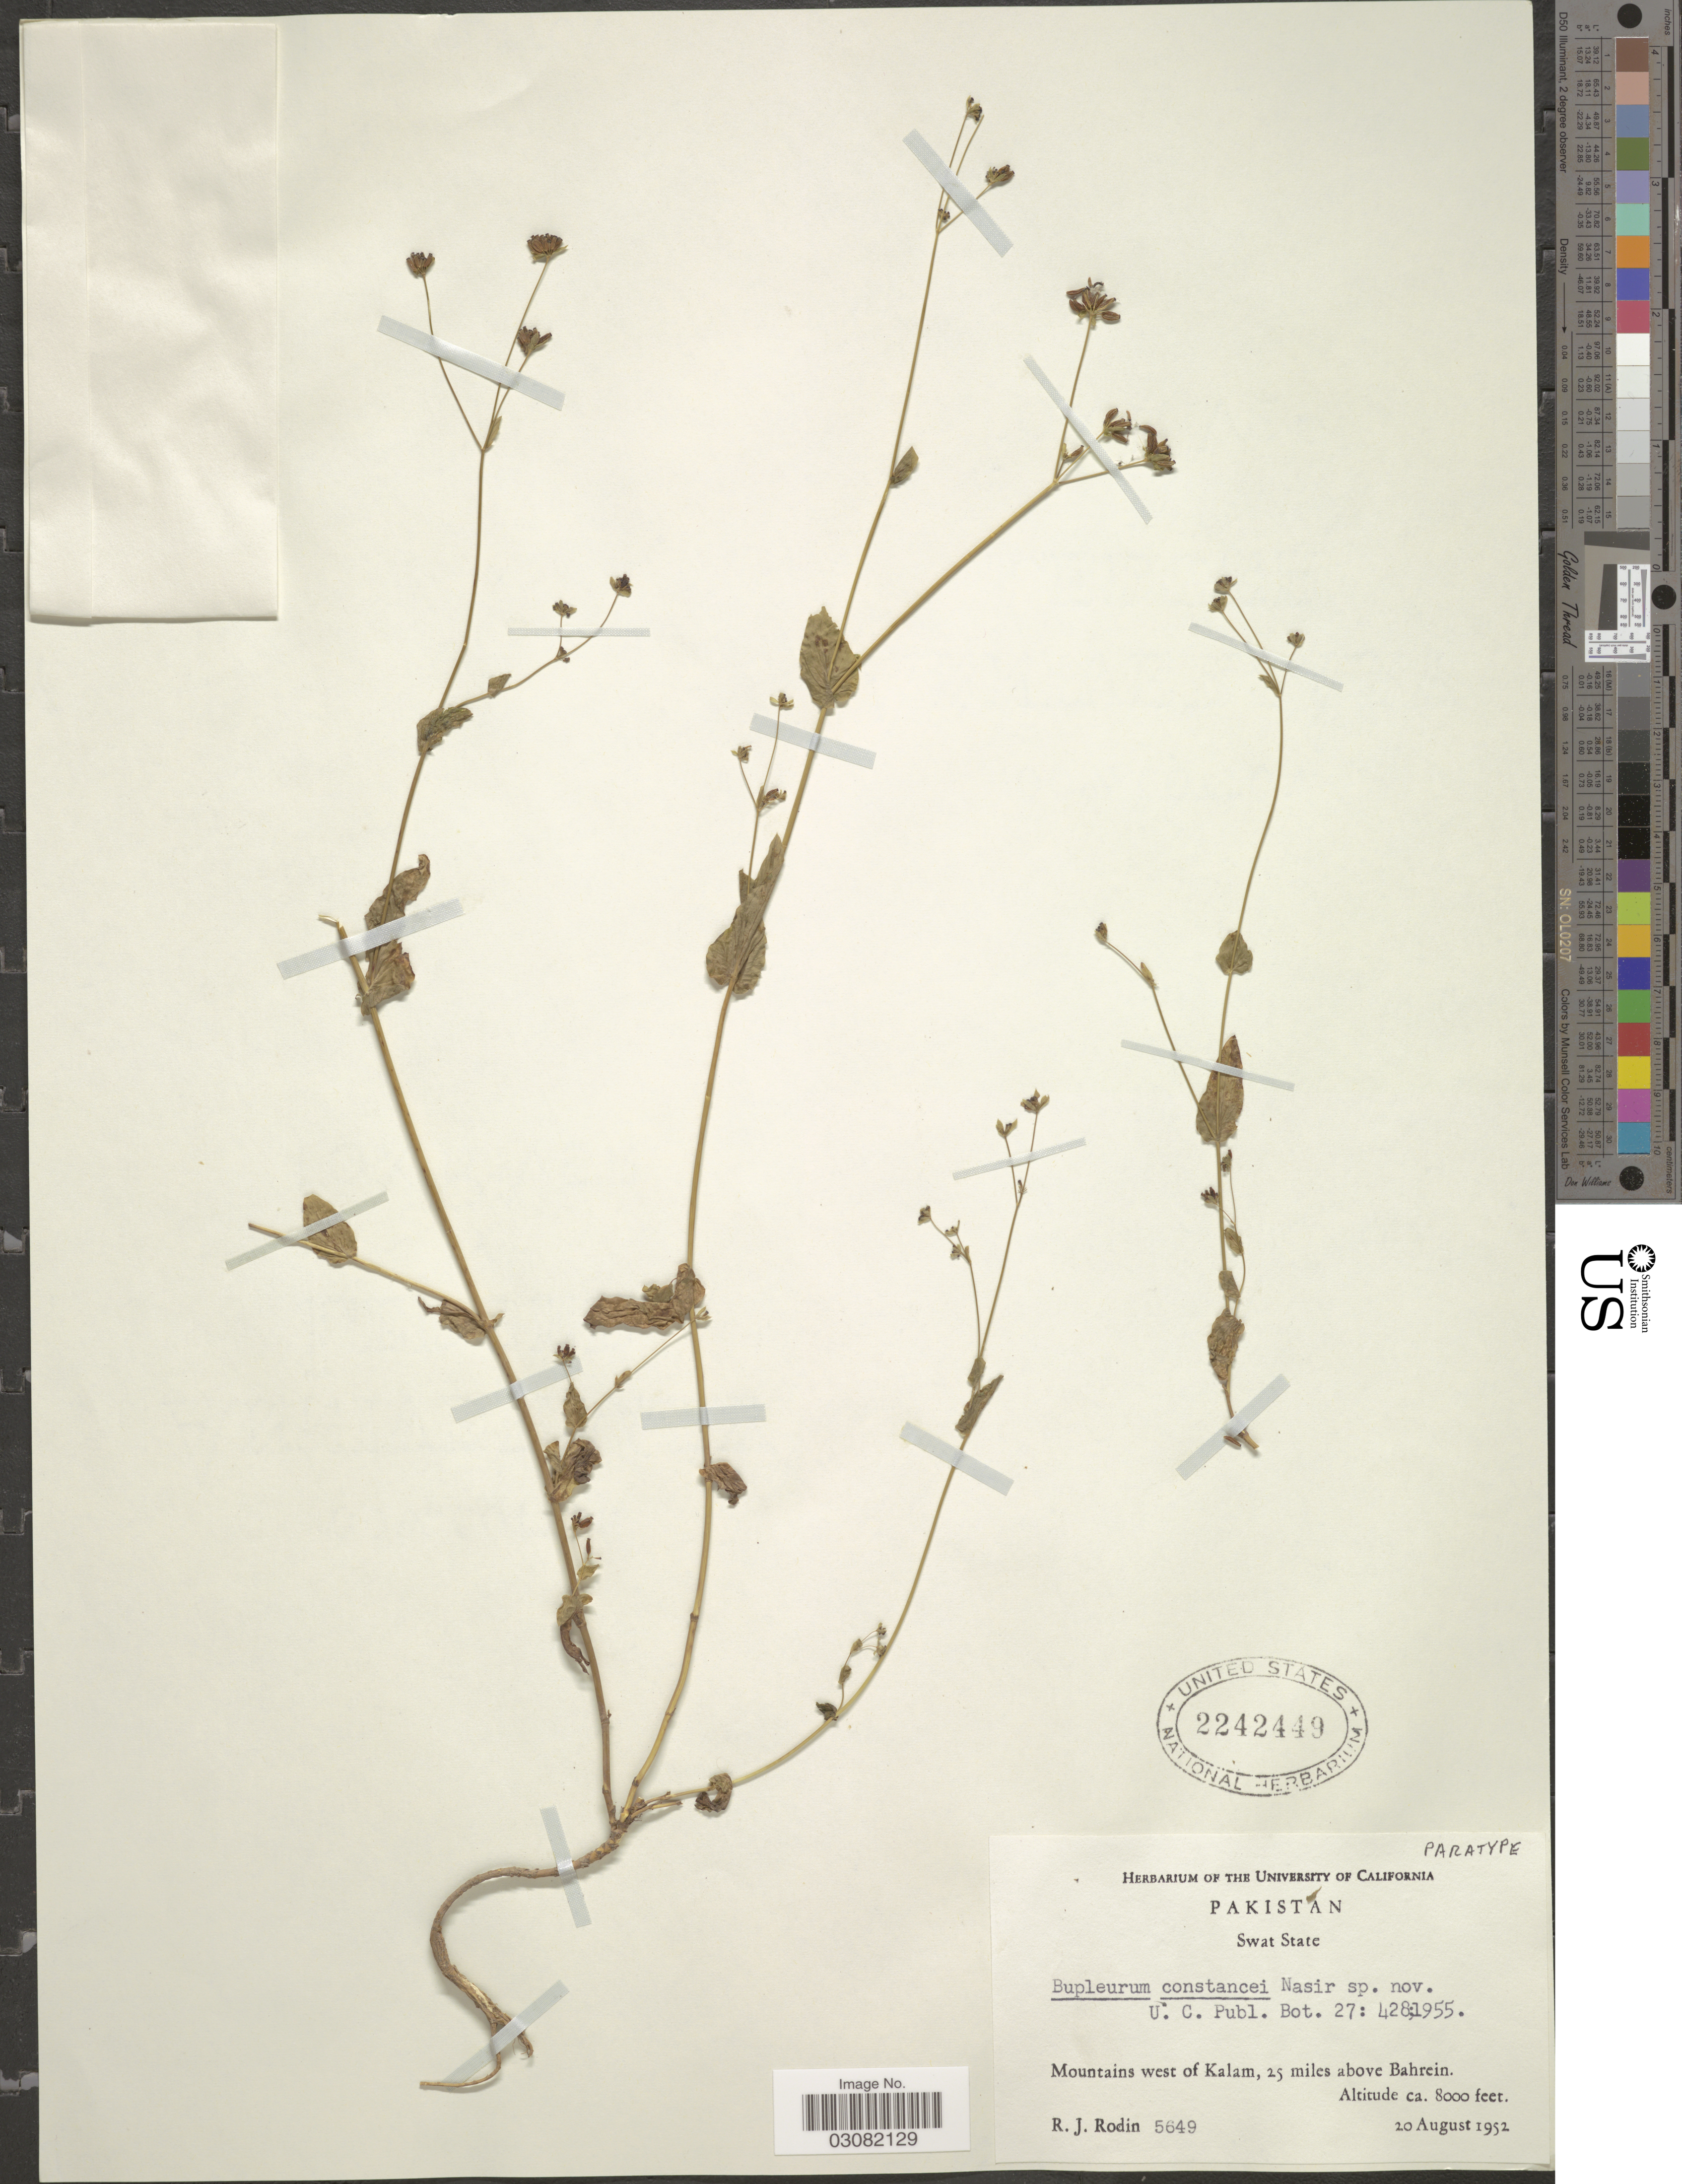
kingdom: Plantae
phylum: Tracheophyta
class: Magnoliopsida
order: Apiales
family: Apiaceae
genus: Bupleurum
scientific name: Bupleurum constancei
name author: Nazir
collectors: R. J. Rodin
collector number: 5649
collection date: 1952-08-20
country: Pakistan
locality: Swat State, Mountains west of Kalam, 25 miles above Bahrein.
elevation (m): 2438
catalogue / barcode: US 2242449